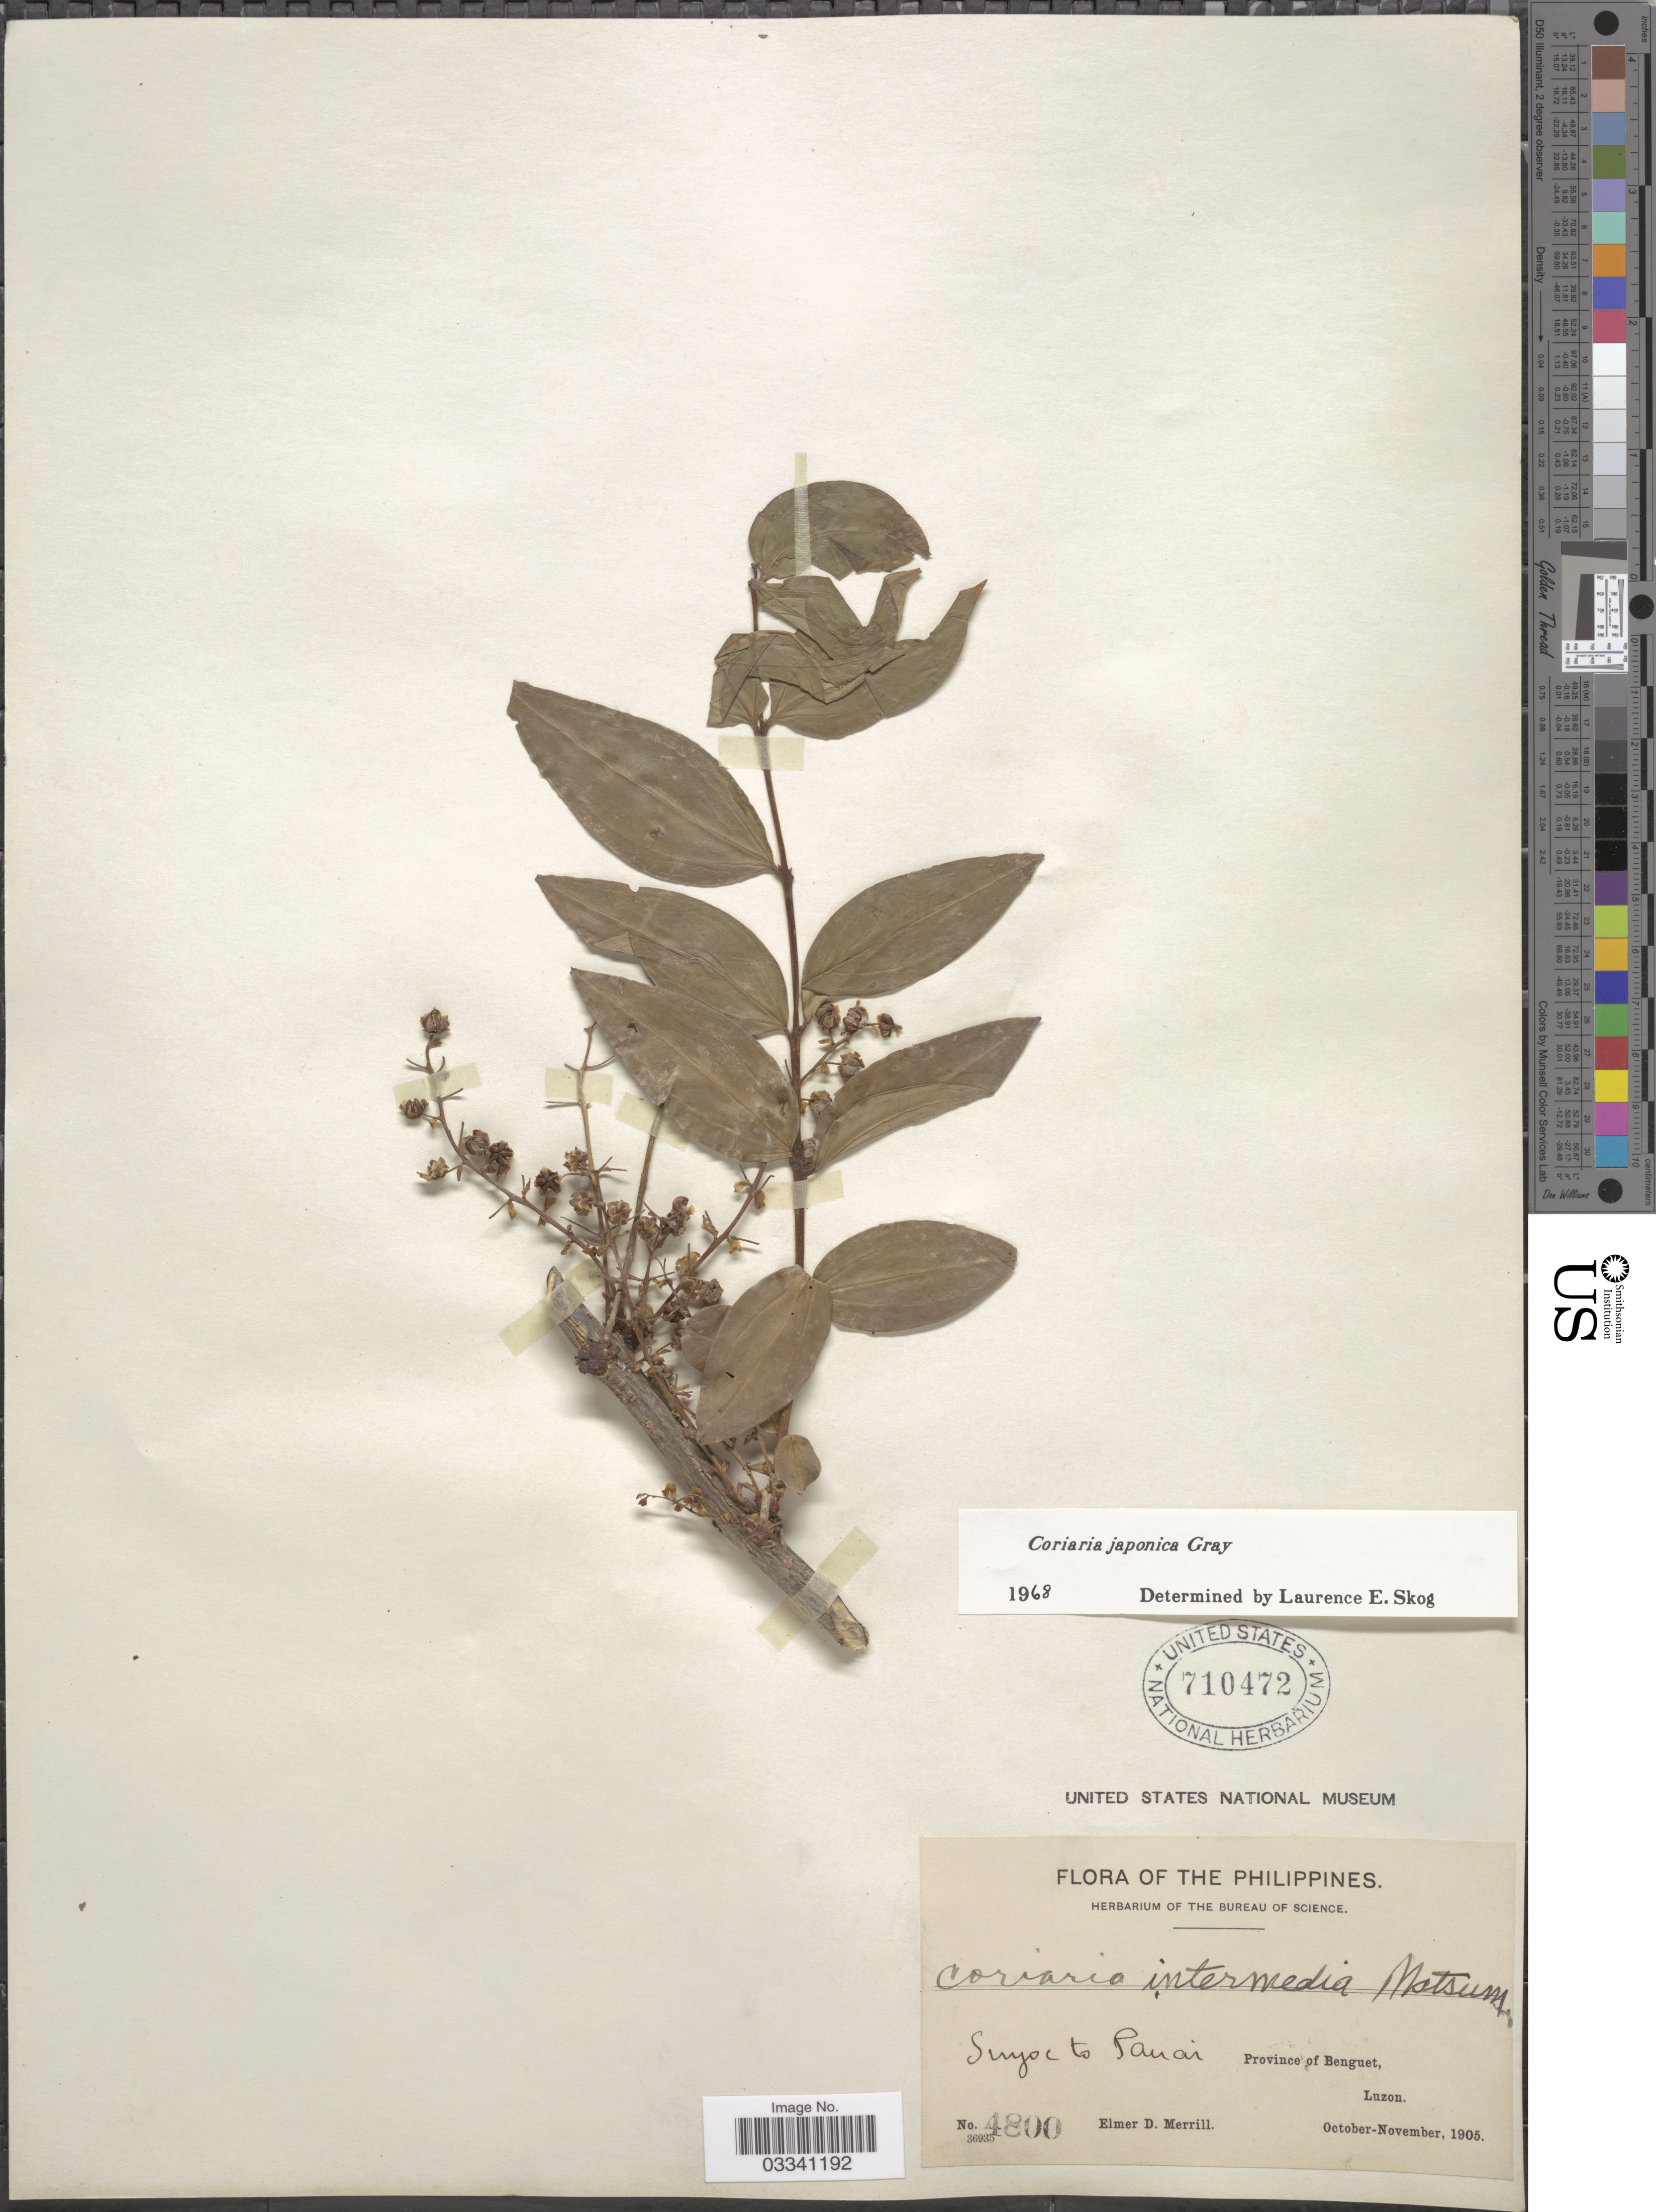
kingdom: Plantae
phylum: Tracheophyta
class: Magnoliopsida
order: Cucurbitales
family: Coriariaceae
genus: Coriaria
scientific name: Coriaria japonica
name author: A. Gray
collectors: E. D. Merrill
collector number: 4800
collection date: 1905-10/1905-11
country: Philippines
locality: Suyoc to Panai. Province of Benguet, Luzon.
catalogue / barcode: US 710472